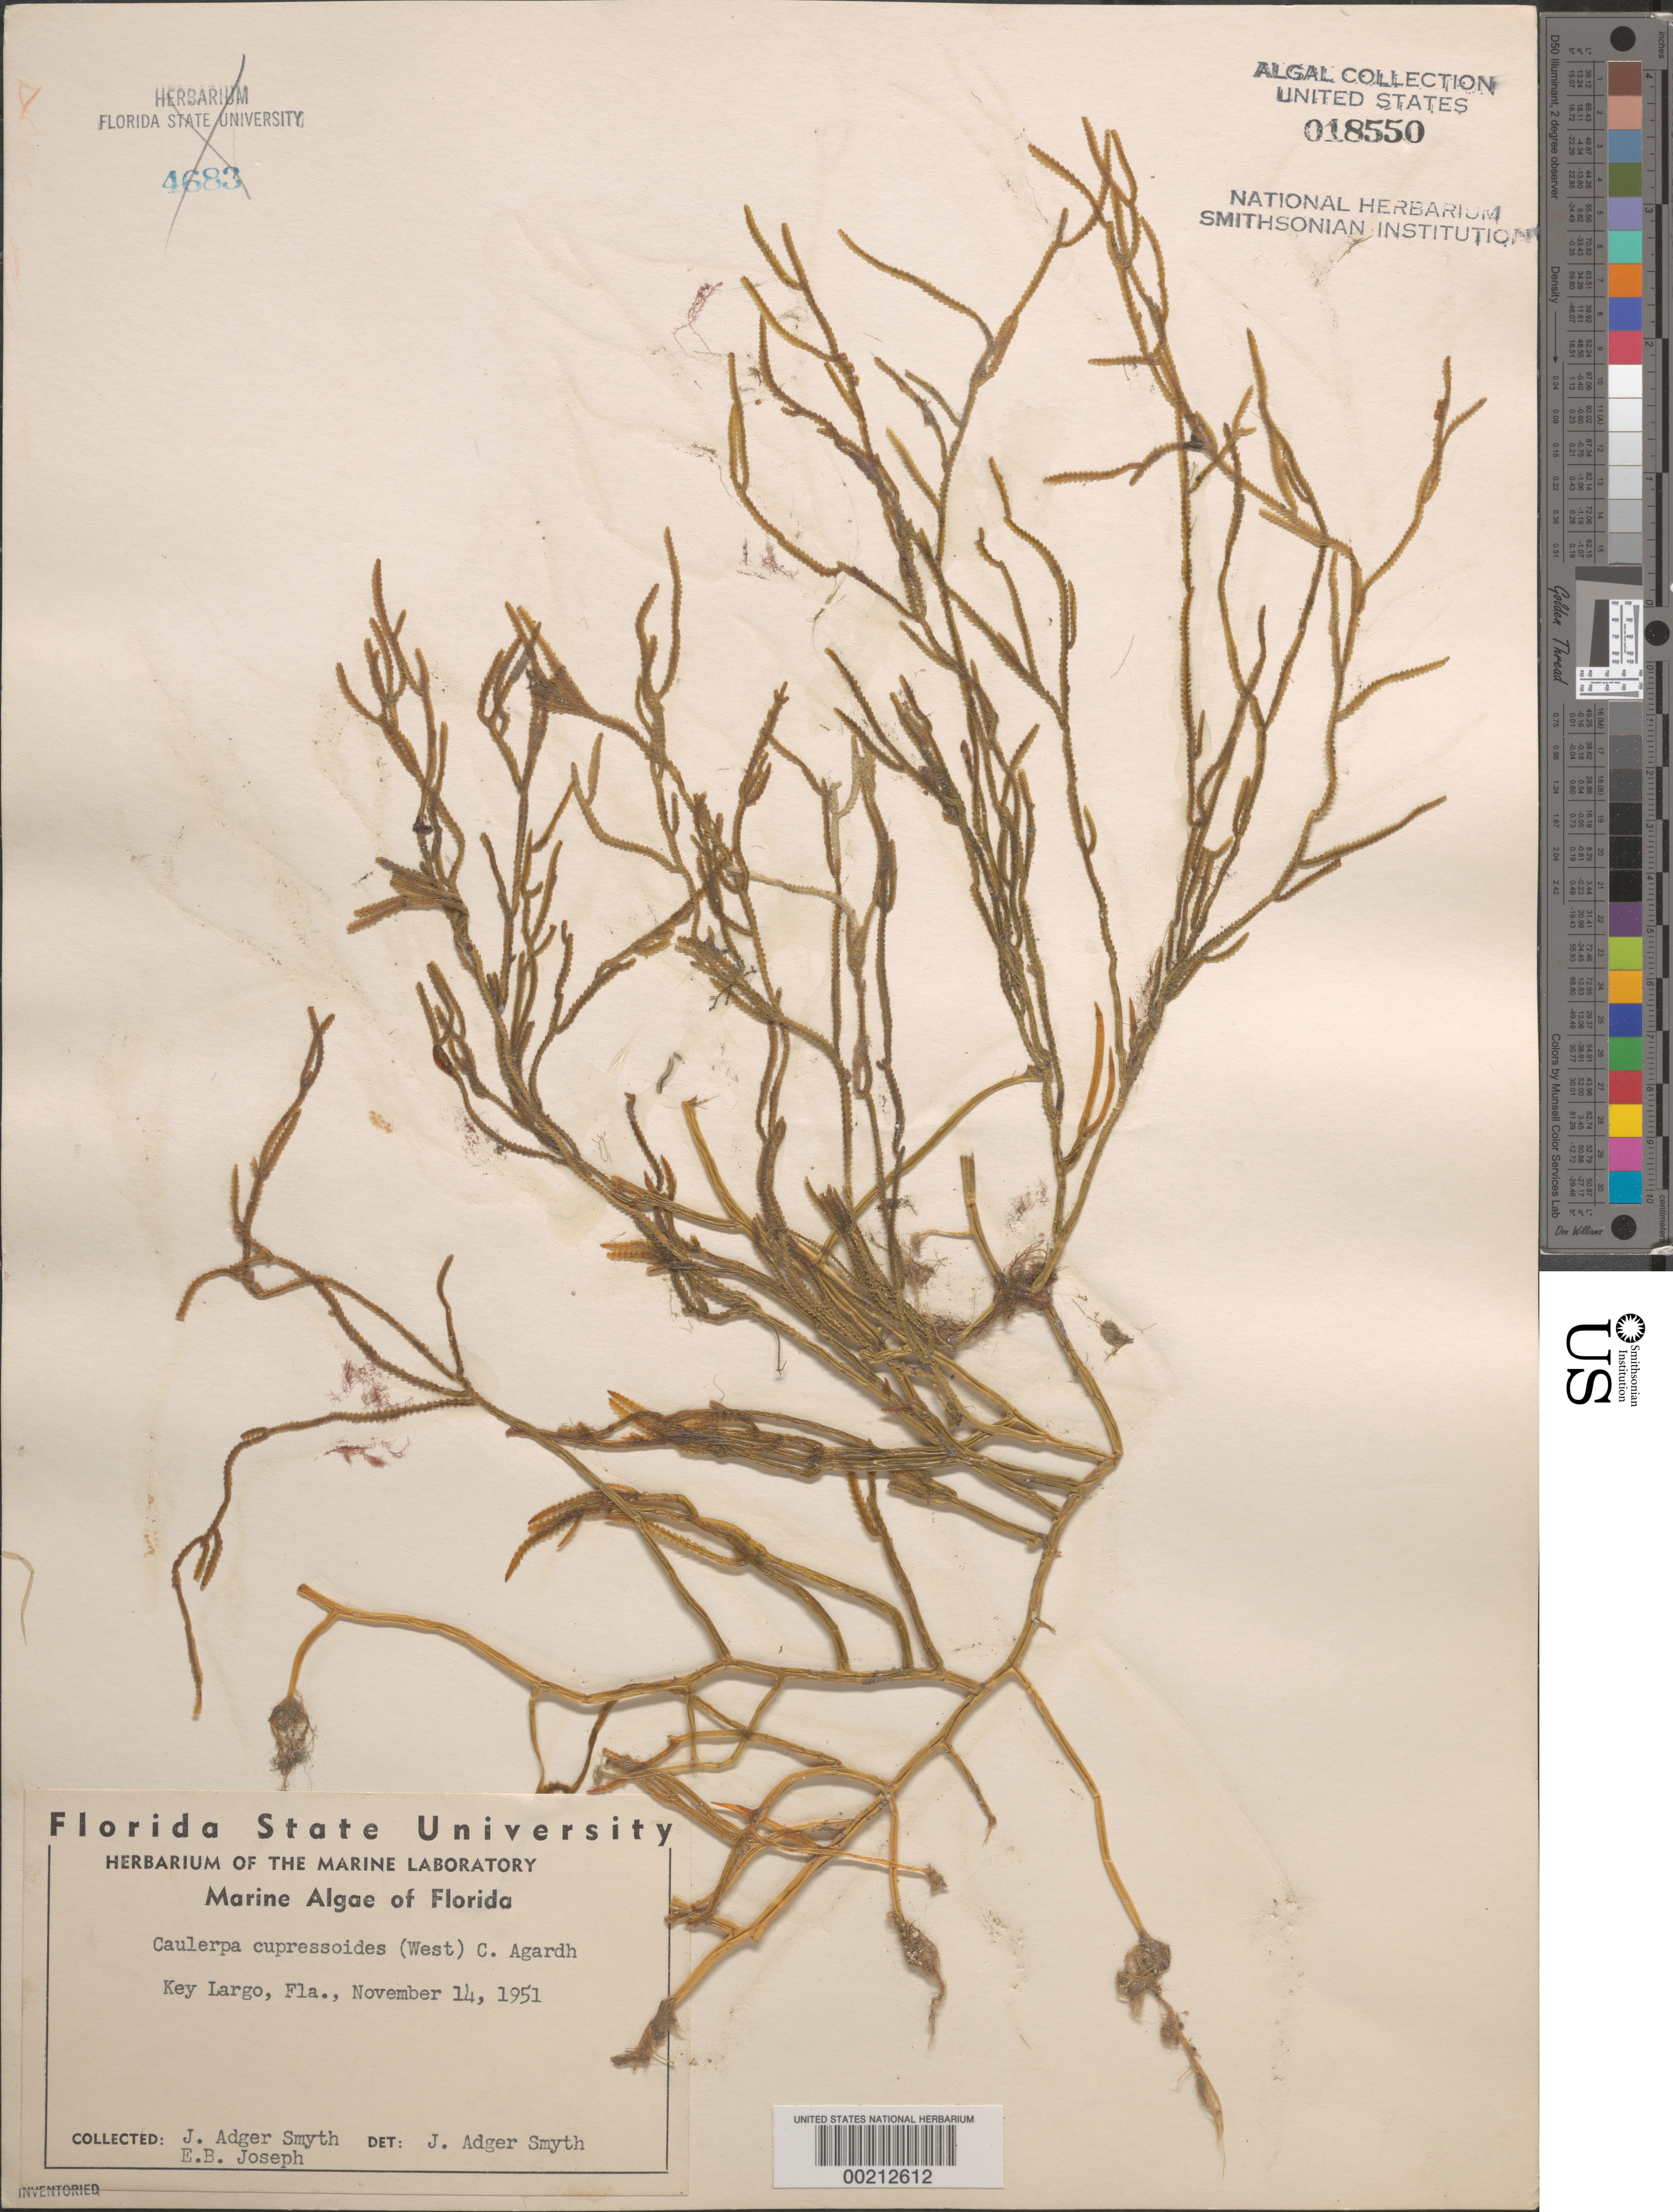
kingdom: Plantae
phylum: Chlorophyta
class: Ulvophyceae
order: Bryopsidales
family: Caulerpaceae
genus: Caulerpa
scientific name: Caulerpa cupressoides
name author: (Vahl) C. Agardh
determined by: Smyth, J. A.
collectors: J. Smyth & E. Joseph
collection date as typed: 14 Nov 1951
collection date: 1951-11-14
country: United States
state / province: Florida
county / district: Monroe County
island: Key Largo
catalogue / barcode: US 18550